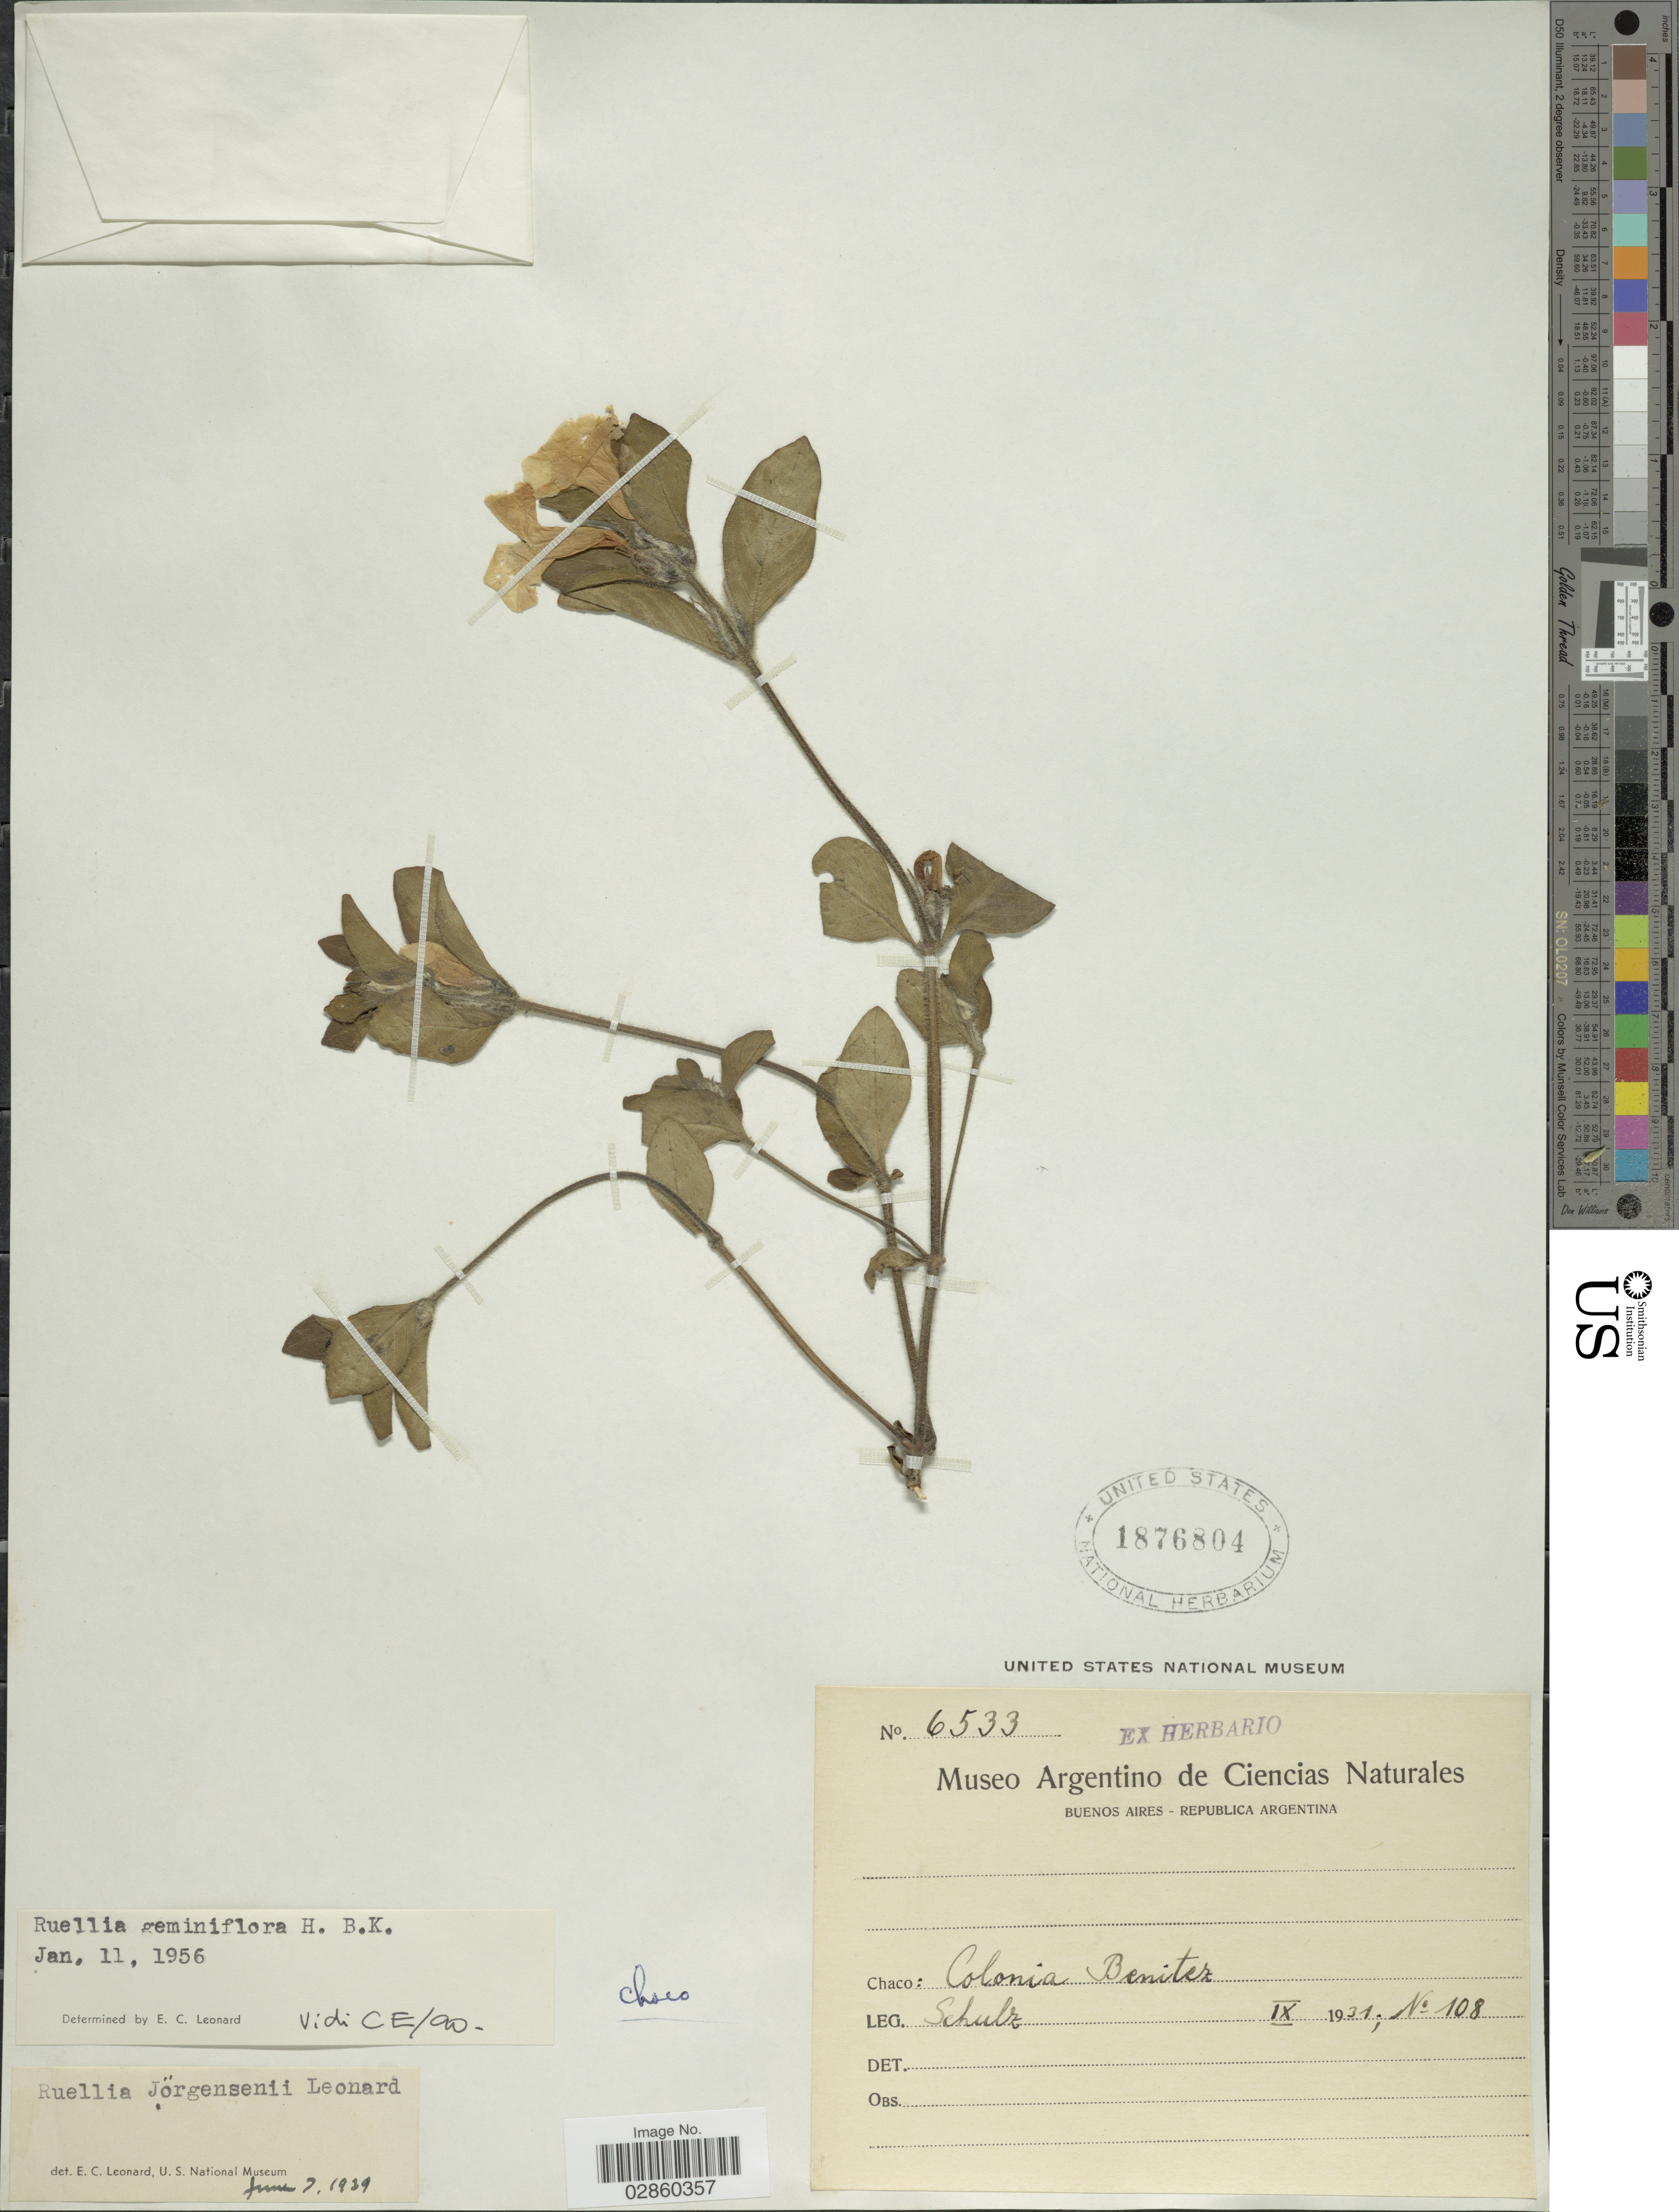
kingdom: Plantae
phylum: Tracheophyta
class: Magnoliopsida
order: Lamiales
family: Acanthaceae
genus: Ruellia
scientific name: Ruellia geminiflora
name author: Kunth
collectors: Schulz, --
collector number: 108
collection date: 1931-09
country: Argentina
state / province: Buenos Aires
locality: Colonia Benitez.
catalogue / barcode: US 1876804